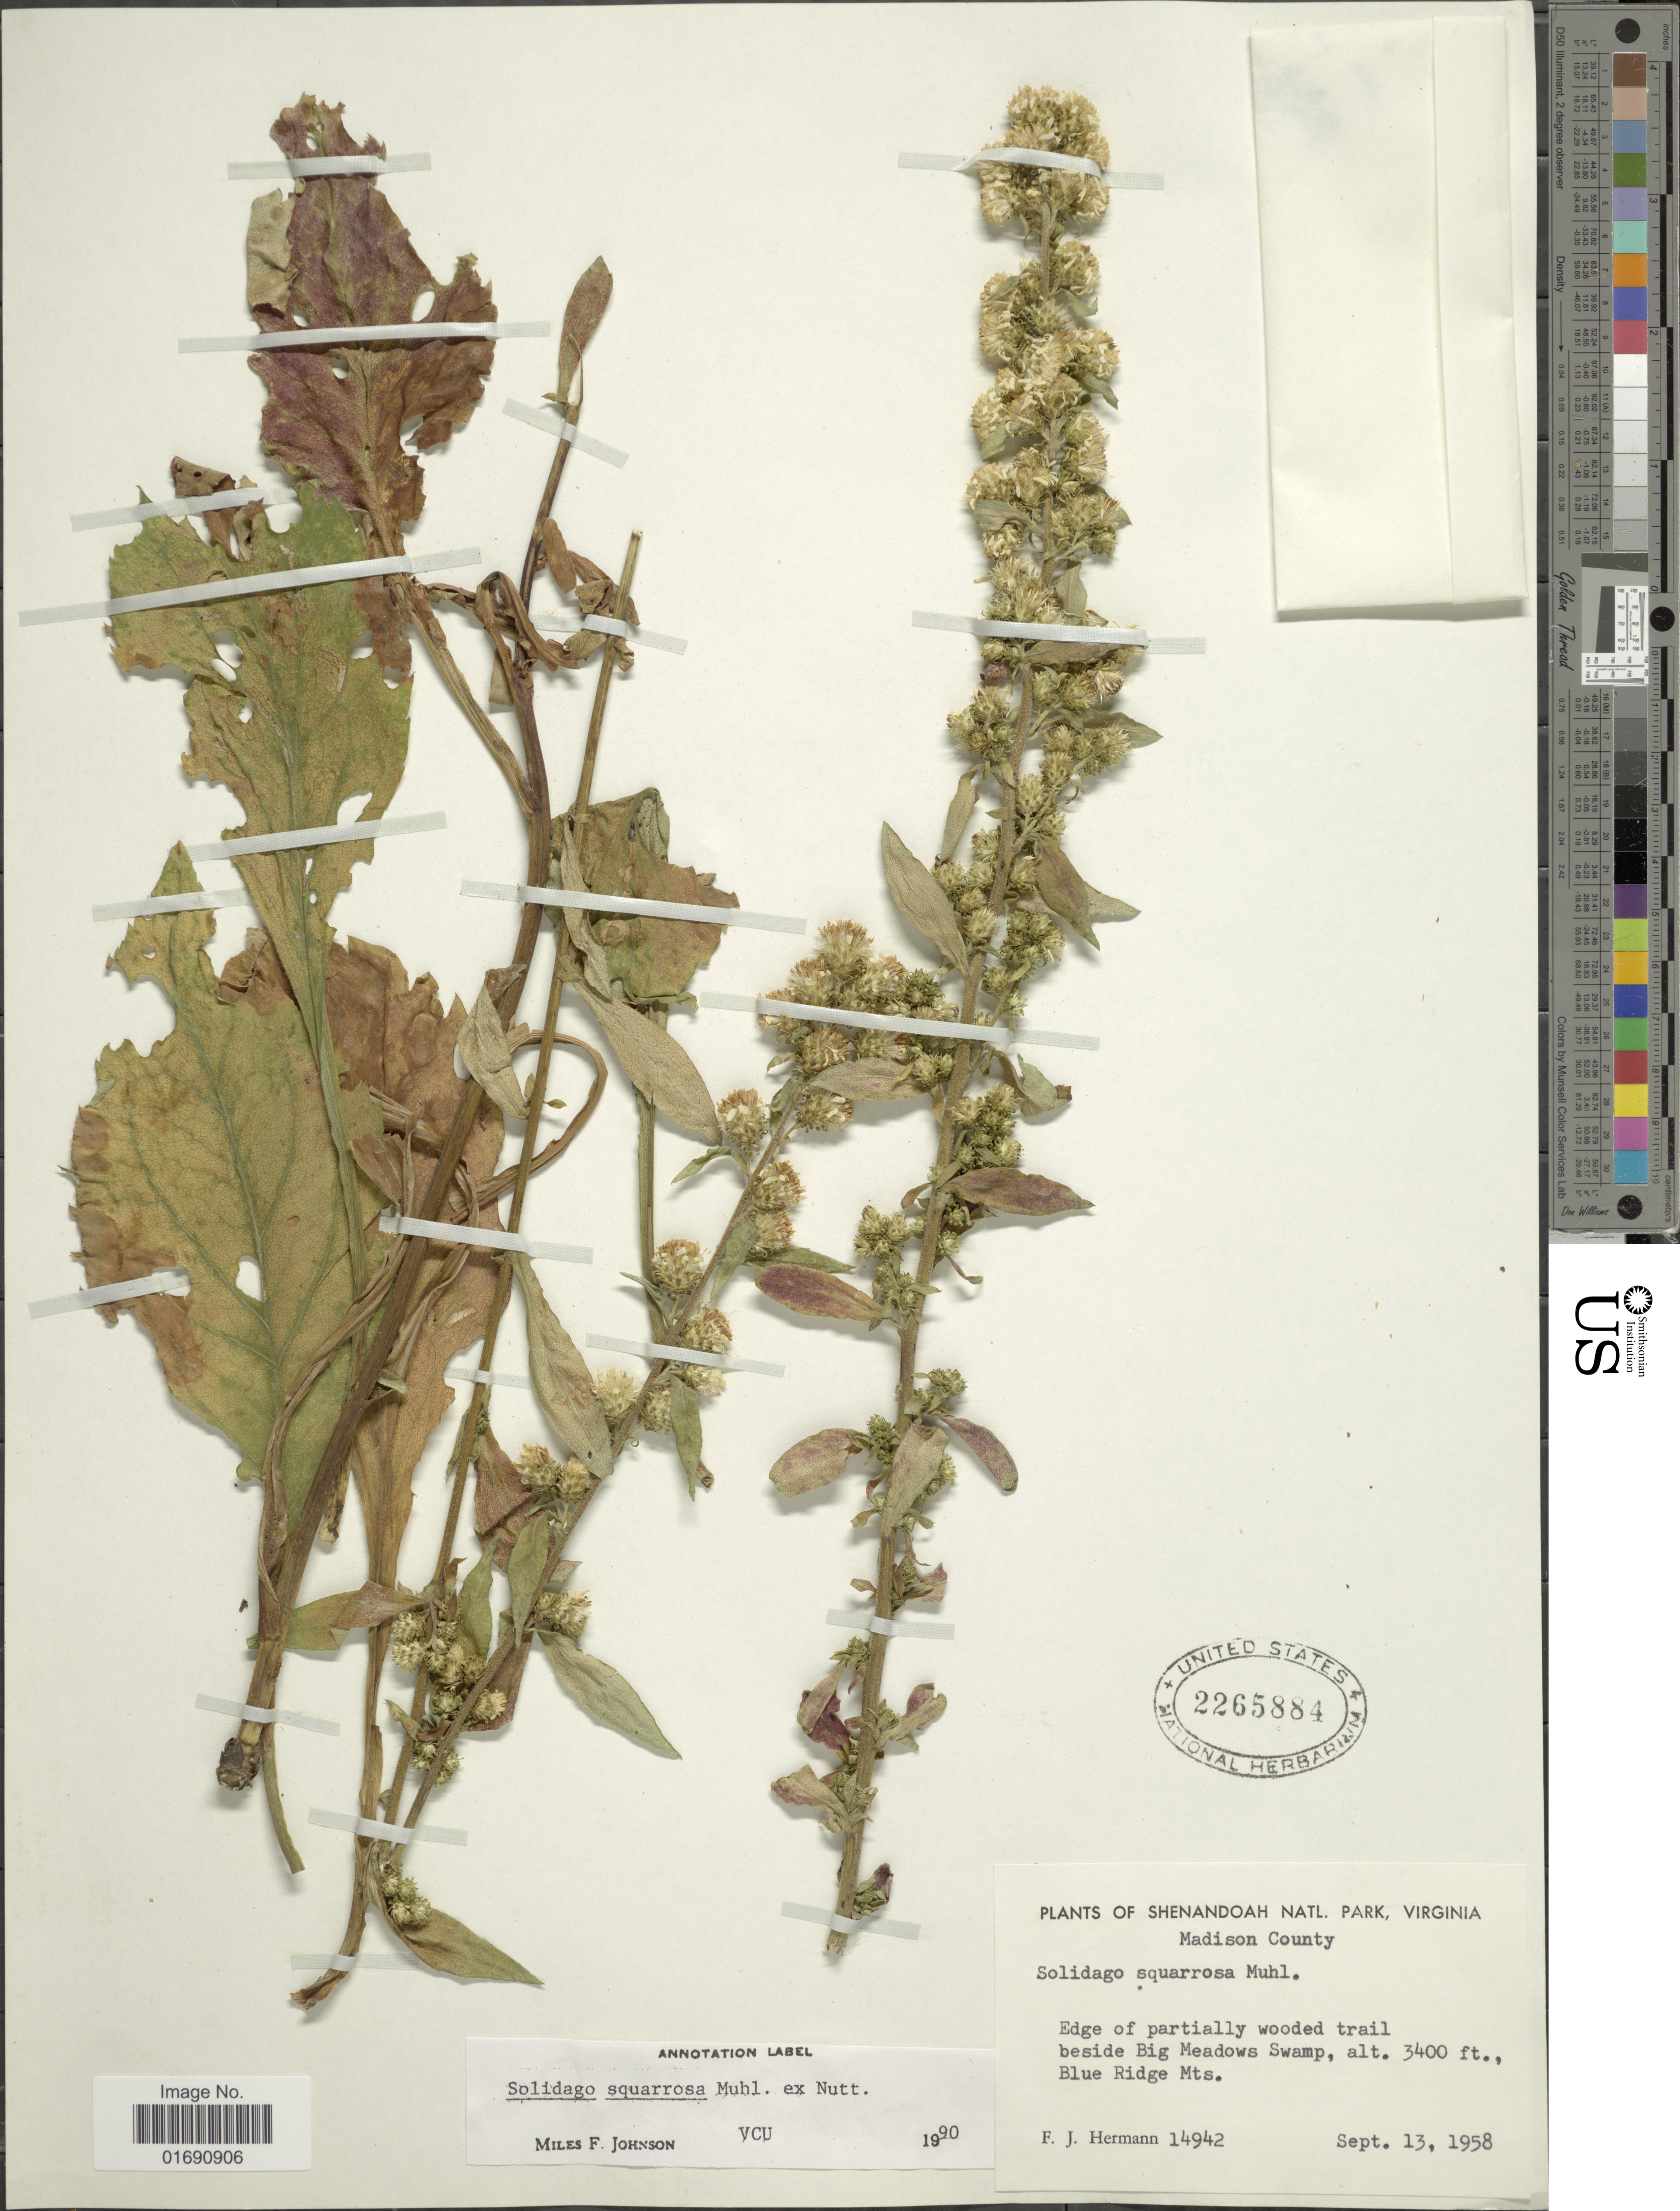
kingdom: Plantae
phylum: Tracheophyta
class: Magnoliopsida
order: Asterales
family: Asteraceae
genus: Solidago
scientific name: Solidago squarrosa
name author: Muhl.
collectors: F. J. Hermann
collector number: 14942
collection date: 1958-09-13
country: United States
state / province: Virginia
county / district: Madison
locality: Shenandoah Natl. Park, Madison County, Edge of partially wooded trail beside Big Meadows Swamp, Blue Ridge Mts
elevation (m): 1036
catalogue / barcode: US 2265884